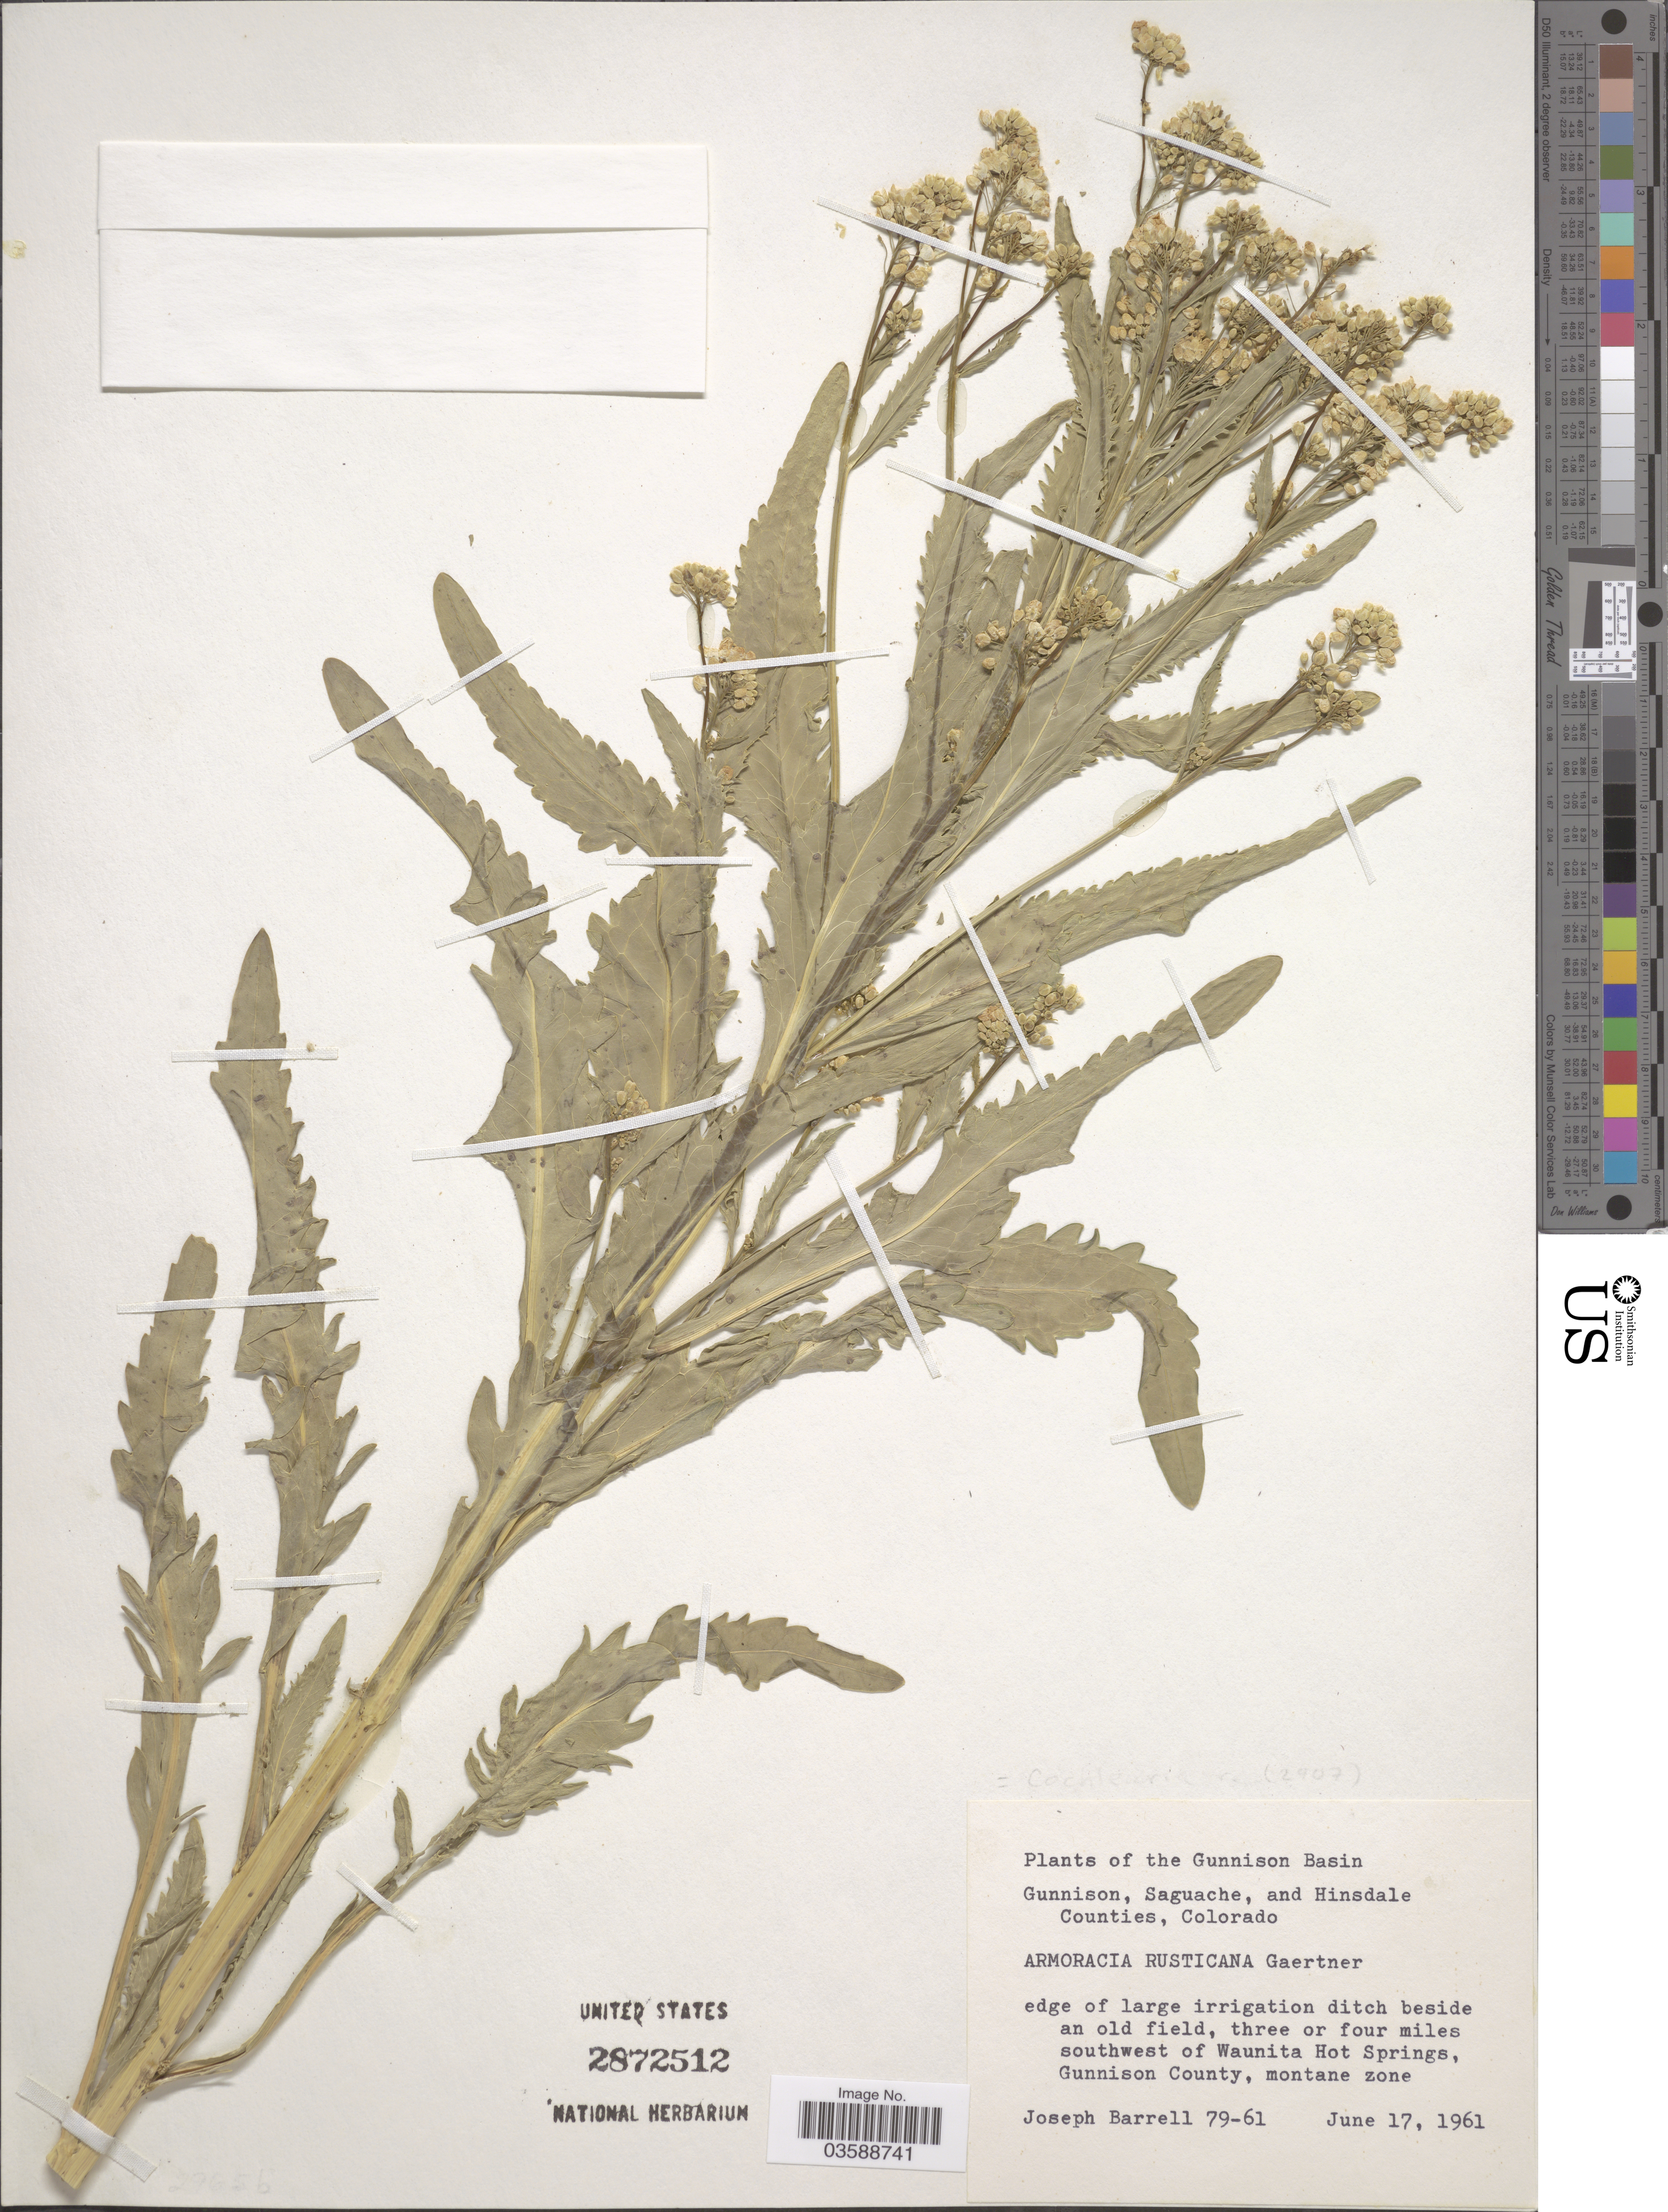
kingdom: Plantae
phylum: Tracheophyta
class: Magnoliopsida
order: Brassicales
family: Brassicaceae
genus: Armoracia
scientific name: Armoracia rusticana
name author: G. Gaertn. et al.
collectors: J. Barrell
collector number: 79-61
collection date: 1961-06-17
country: United States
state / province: Colorado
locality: The Gunnison Basin. Three or four miles southwest of Waunita Hot Springs, Gunnison County, montane zone.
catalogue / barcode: US 2872512